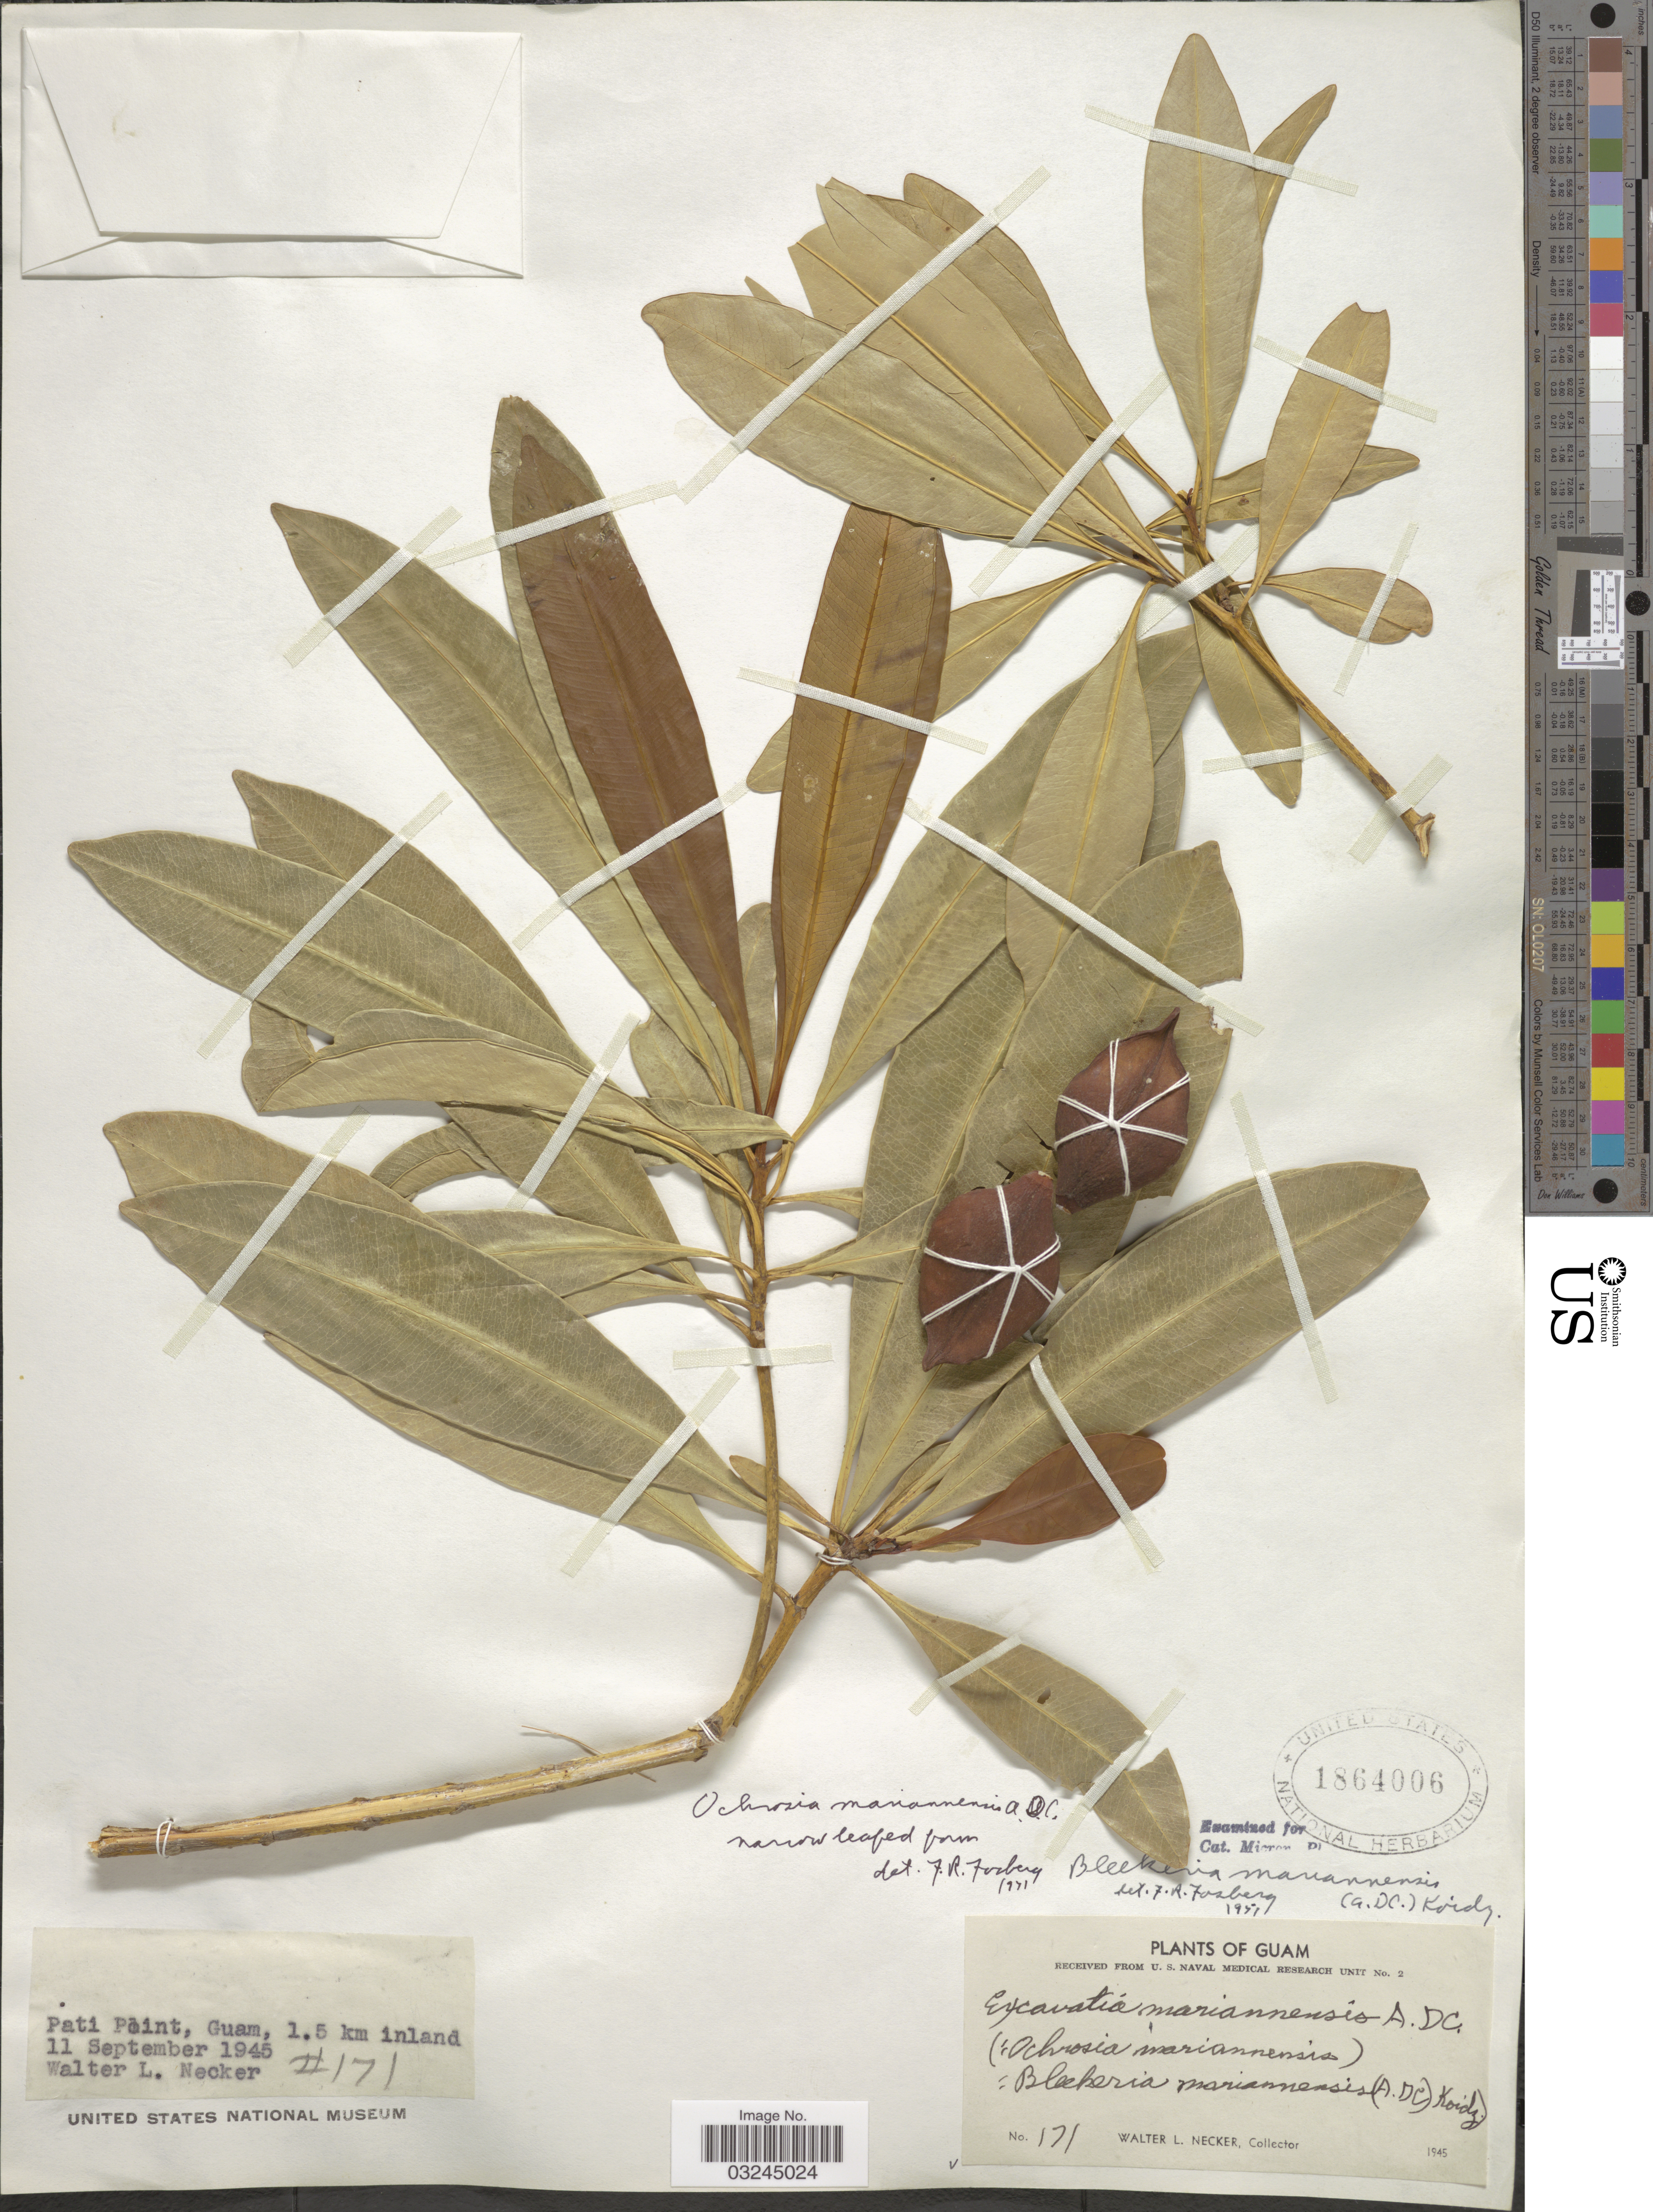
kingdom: Plantae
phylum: Tracheophyta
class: Magnoliopsida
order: Gentianales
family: Apocynaceae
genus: Ochrosia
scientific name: Ochrosia mariannensis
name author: A. DC.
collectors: W. L. Necker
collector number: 171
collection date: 1945-09-11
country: Guam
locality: Pati Point, 1.5 km inland.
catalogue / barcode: US 1864006